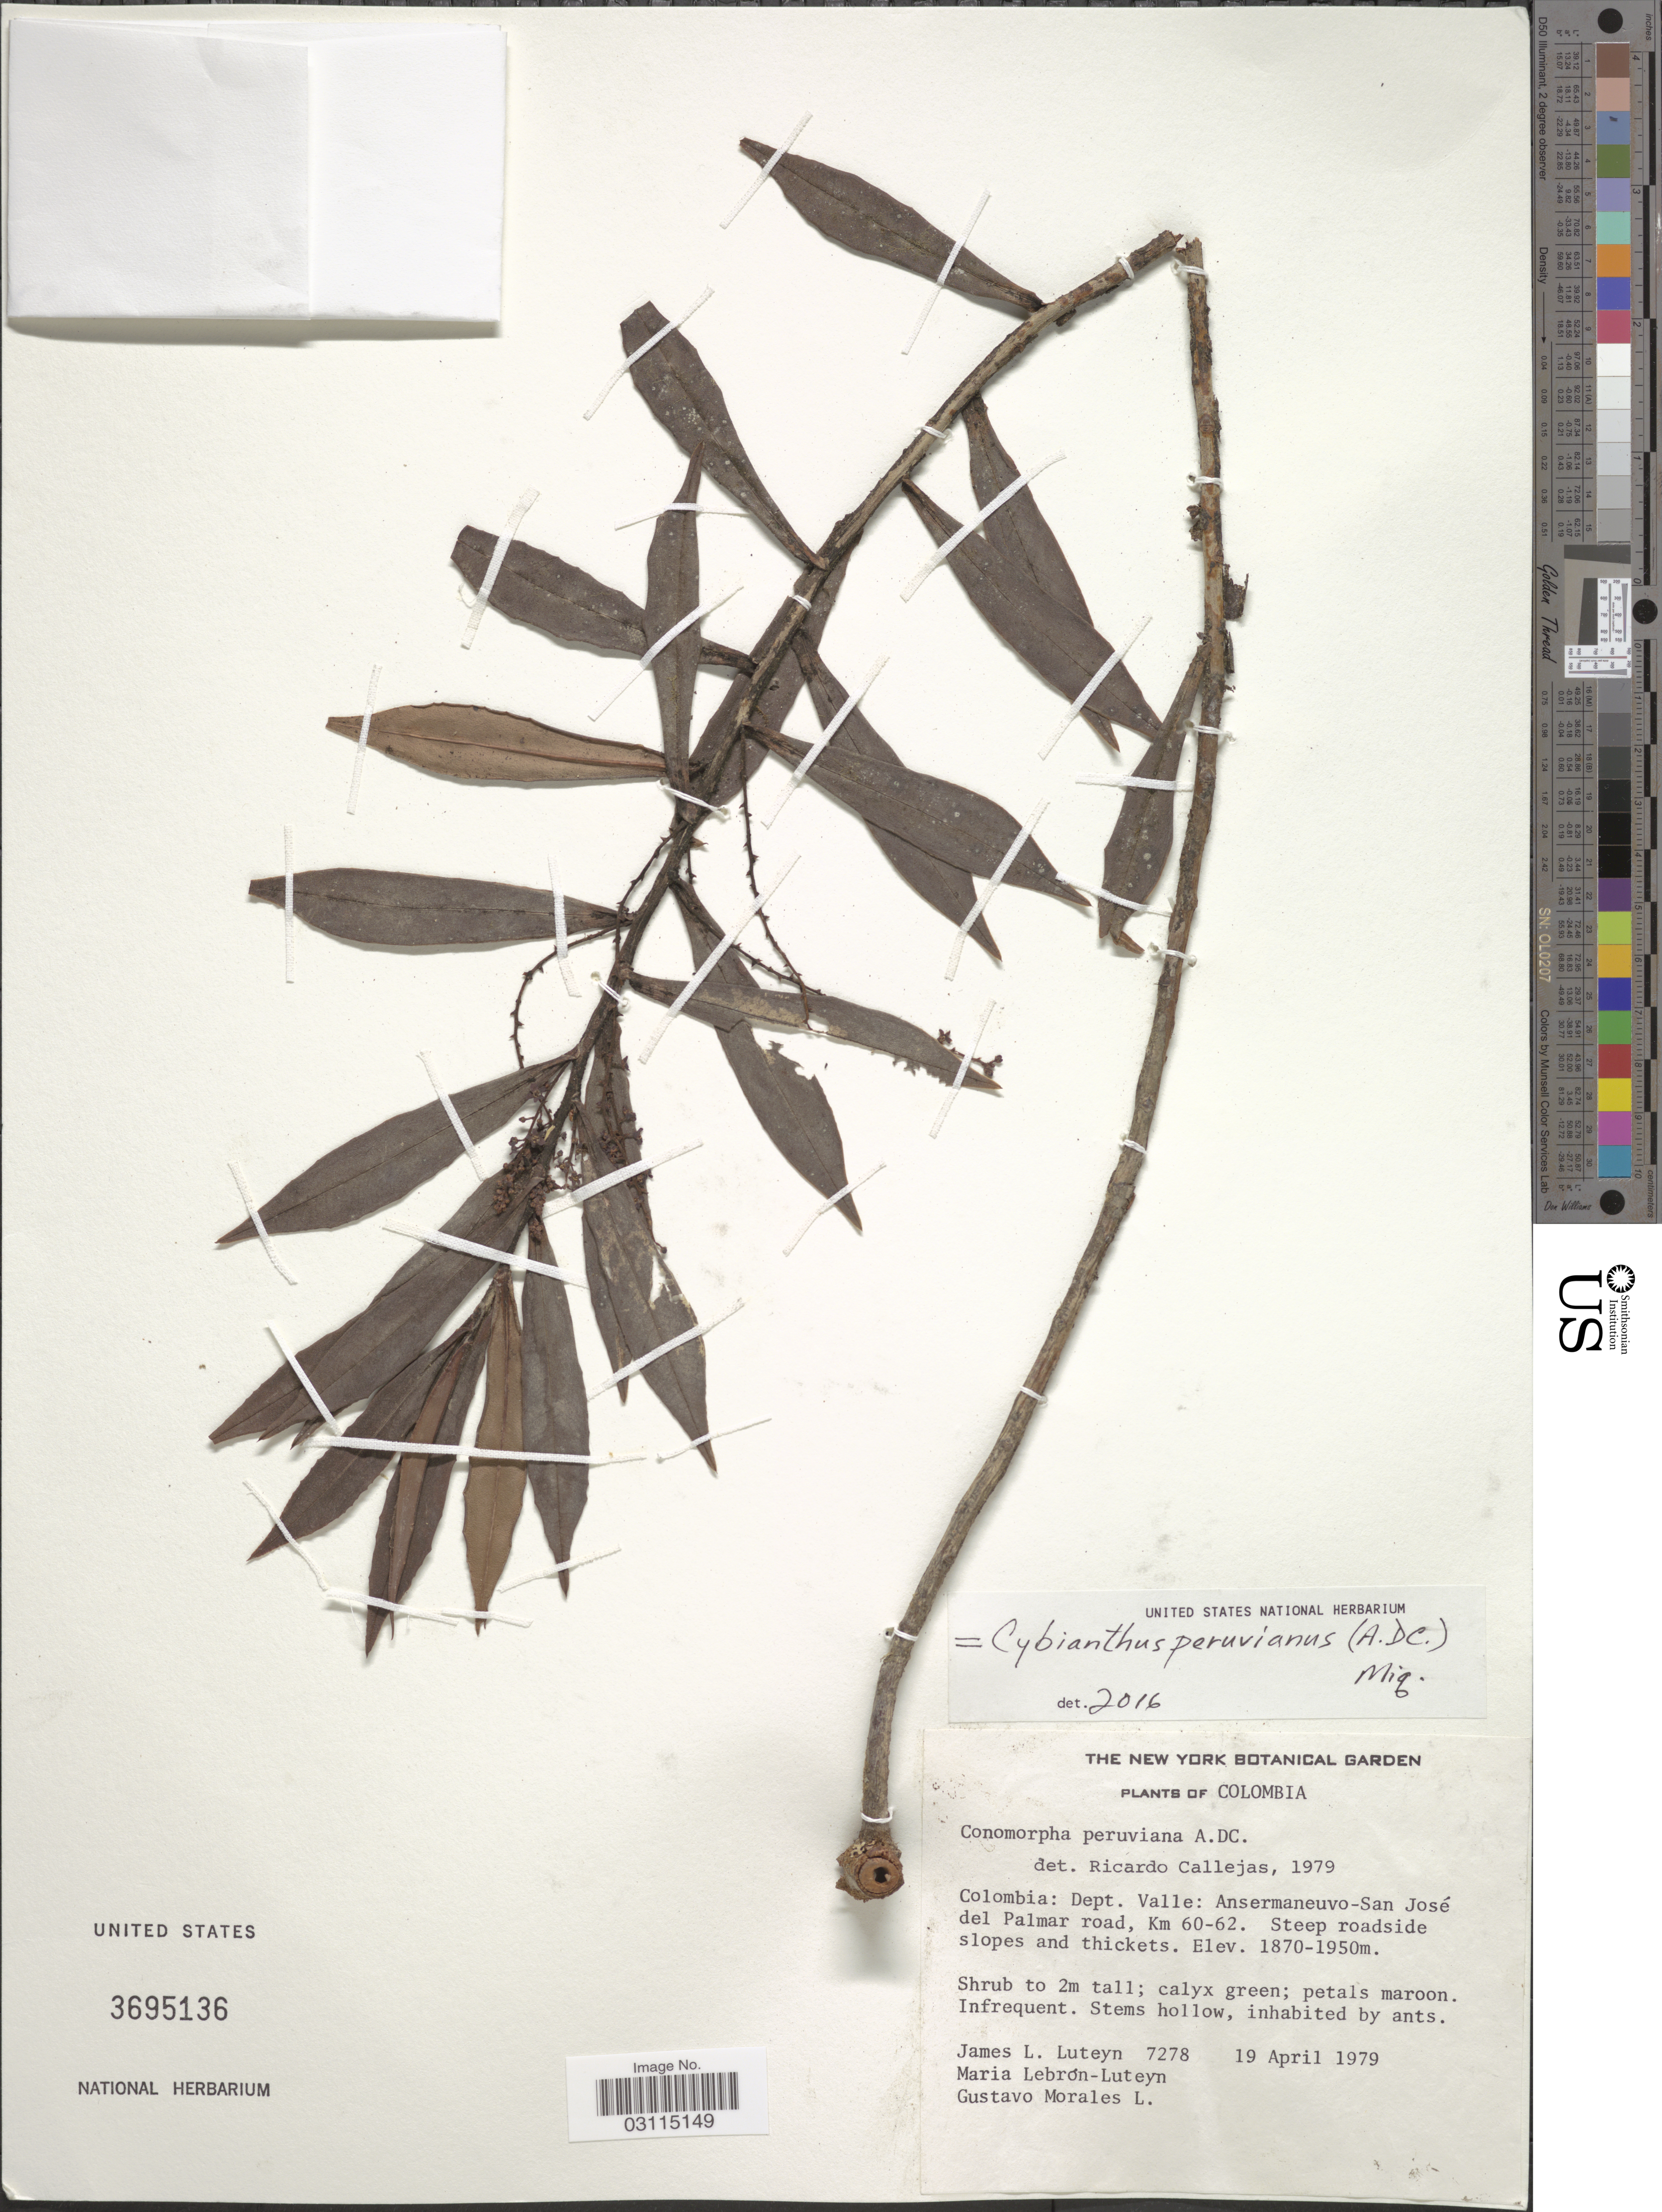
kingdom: Plantae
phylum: Tracheophyta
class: Magnoliopsida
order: Ericales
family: Primulaceae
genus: Cybianthus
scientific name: Cybianthus peruvianus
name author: (A. DC.) Miq.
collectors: J. Luteyn, M. L. Lebrón-Luteyn & G. Morales L.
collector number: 7278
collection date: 1979-04-19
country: Colombia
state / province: Valle del Cauca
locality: Dept. Valle: Ansermaneuvo-San José del Palmar road, Km 60-62.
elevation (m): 1870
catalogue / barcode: US 3695136